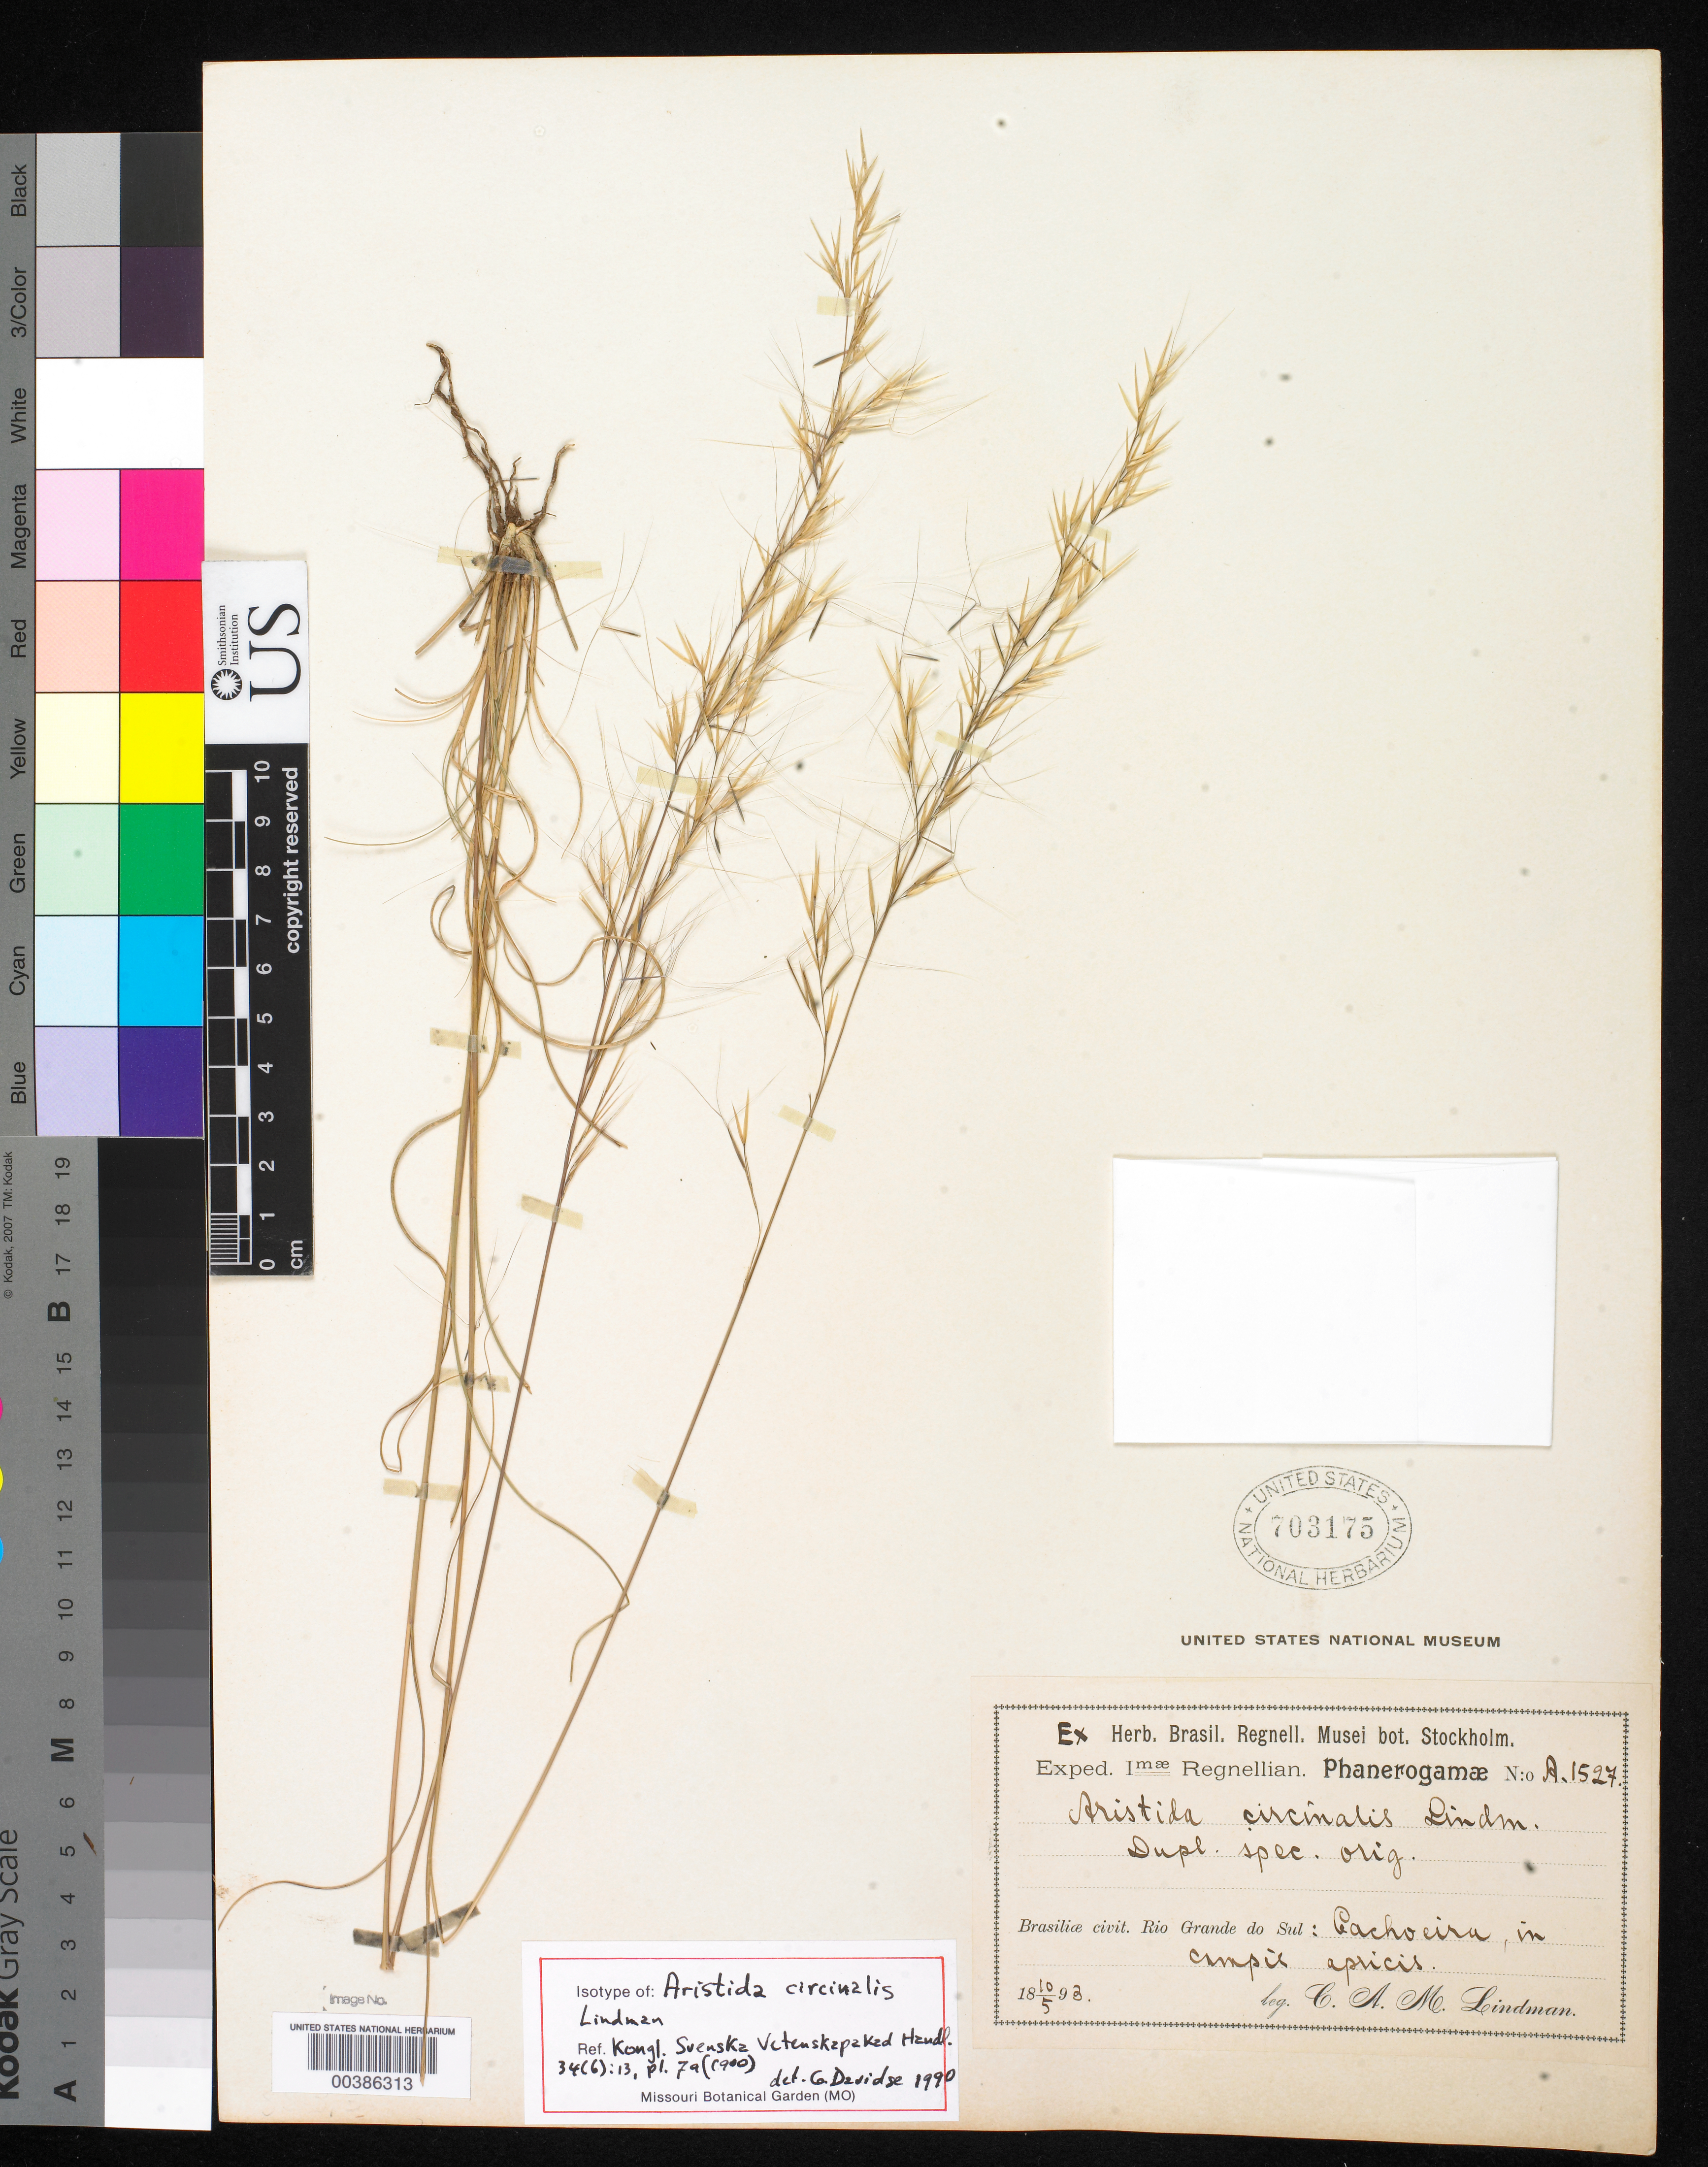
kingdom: Plantae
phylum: Tracheophyta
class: Liliopsida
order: Poales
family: Poaceae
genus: Aristida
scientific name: Aristida circinalis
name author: Lindm.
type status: Isotype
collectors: C. A. M. Lindman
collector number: A 1527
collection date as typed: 10 May 1893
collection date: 1893-05-10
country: Brazil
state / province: Rio Grande do Sul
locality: Cachoeira.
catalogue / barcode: US 703175